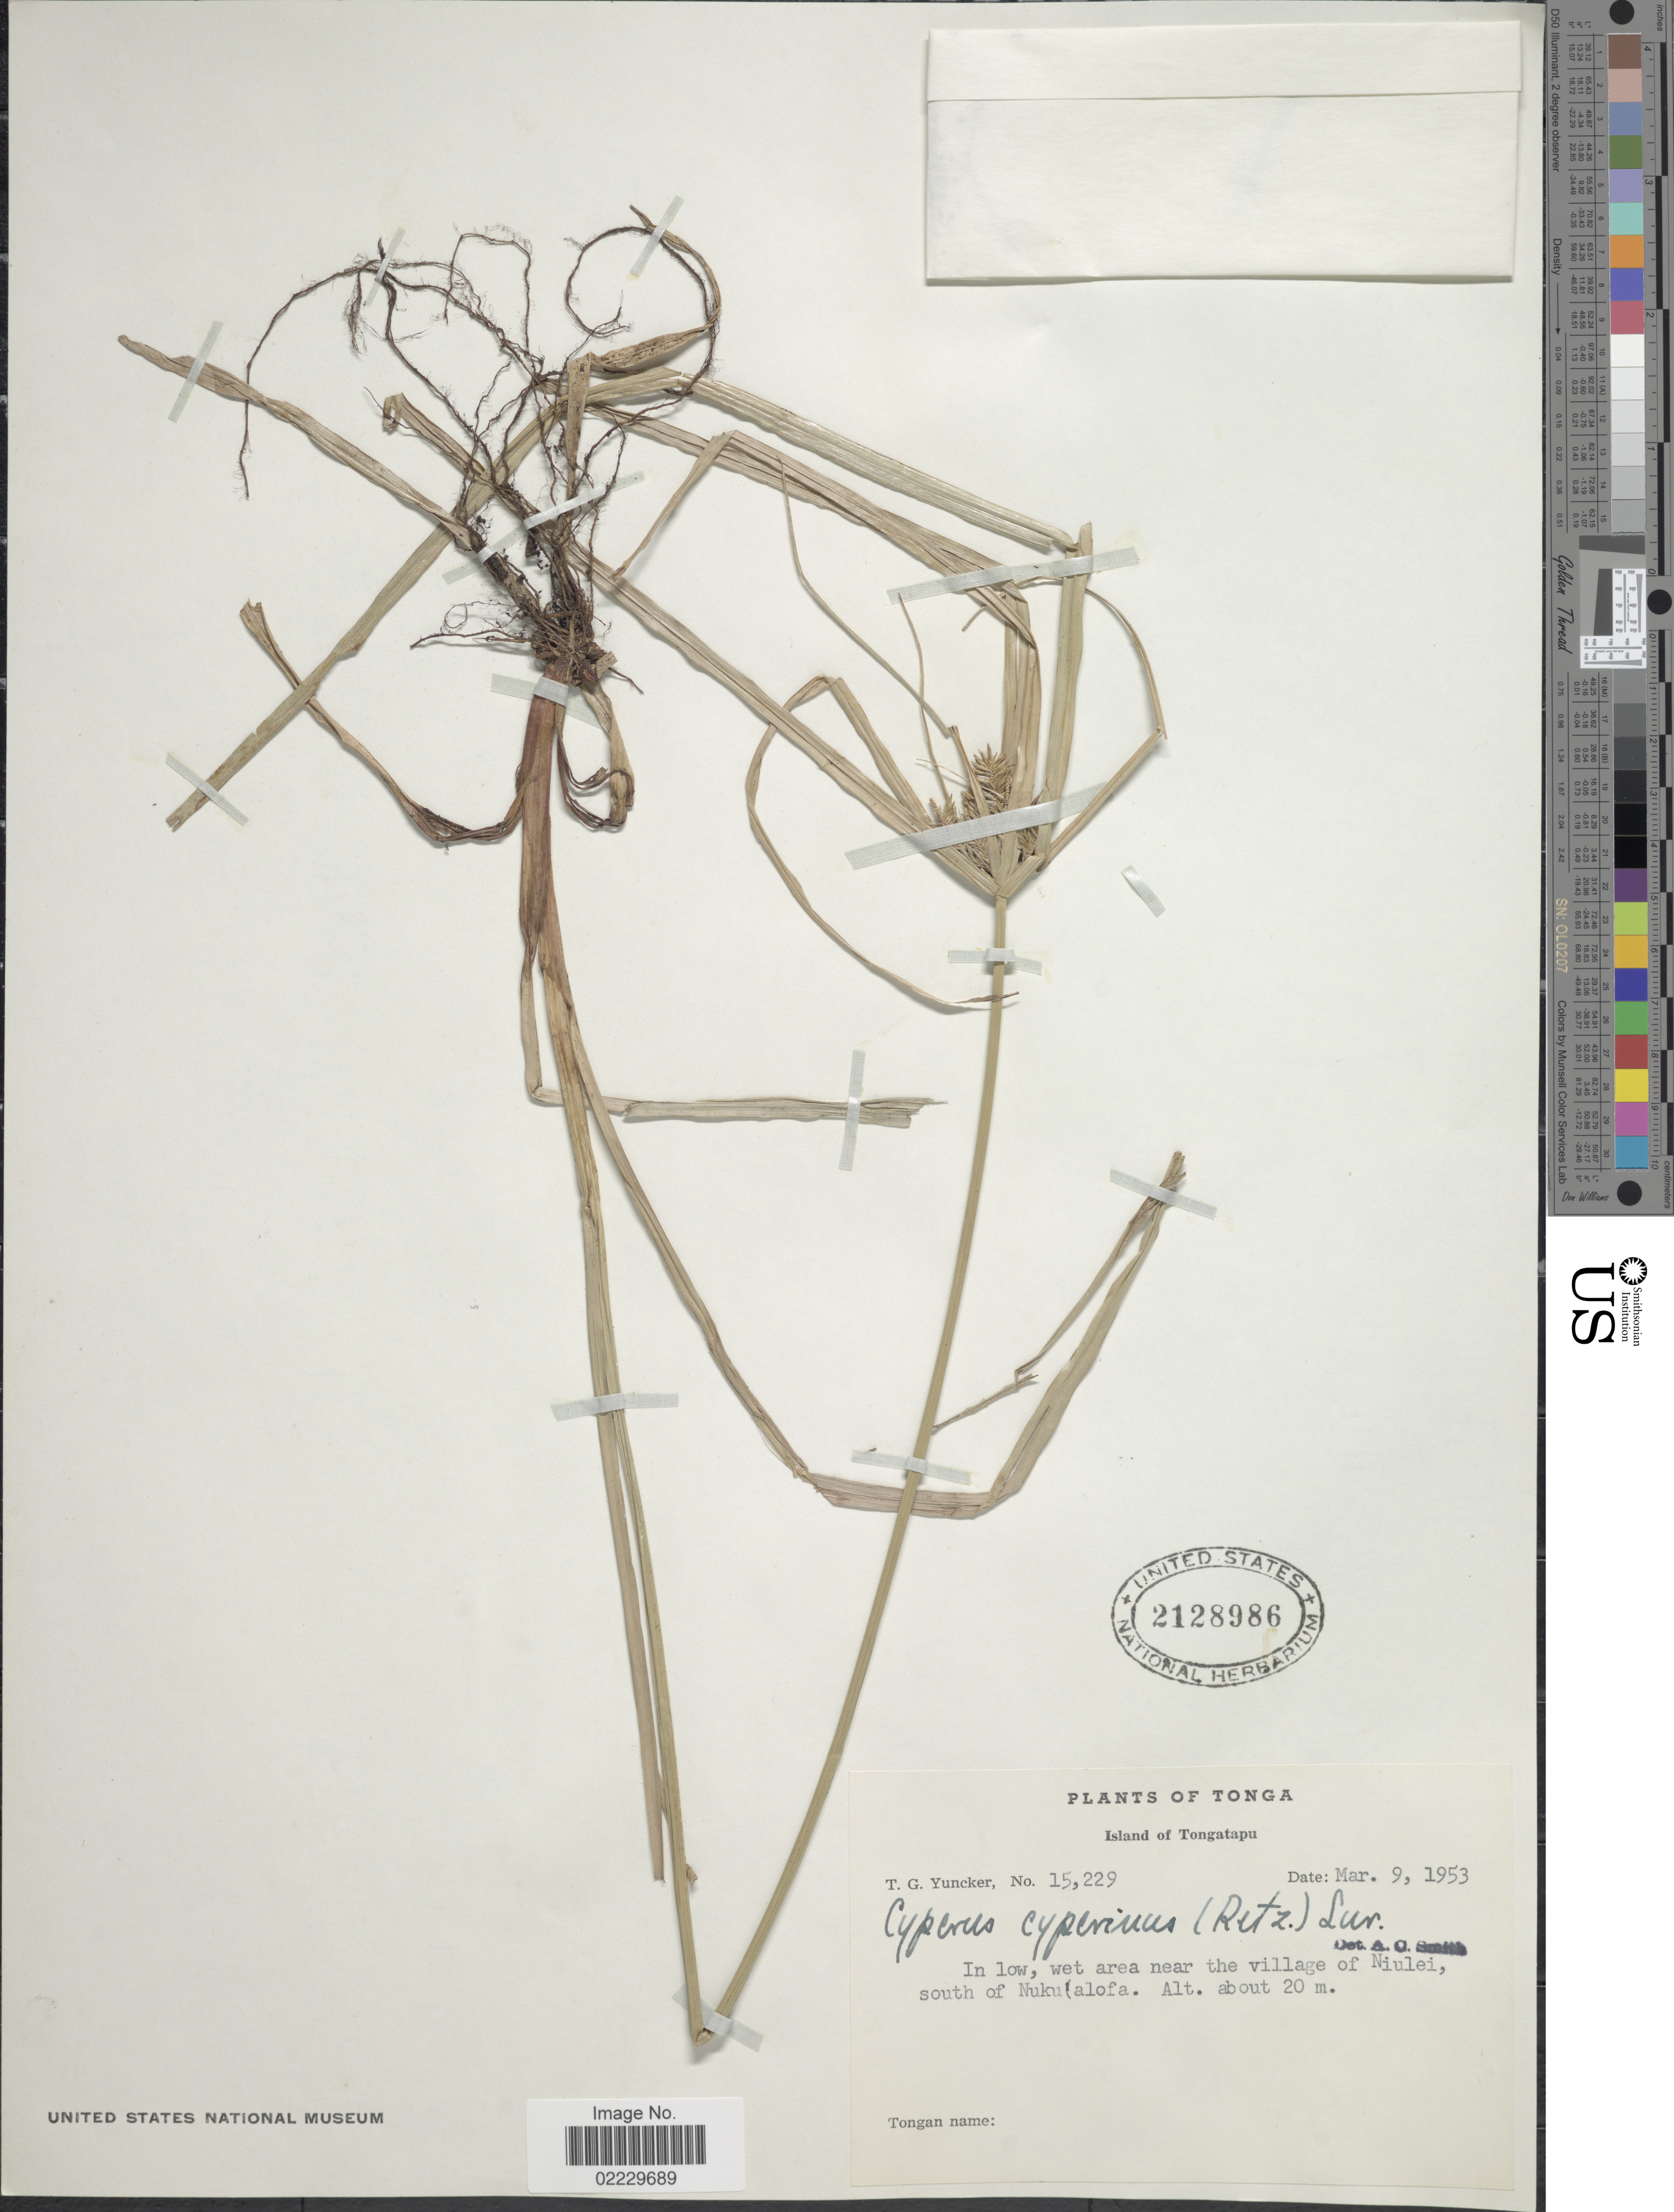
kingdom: Plantae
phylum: Tracheophyta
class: Liliopsida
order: Poales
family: Cyperaceae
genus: Cyperus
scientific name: Cyperus cyperinus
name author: (Retz.) Valck. Sur.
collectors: T. G. Yuncker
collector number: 15229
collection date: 1953-03-09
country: Tonga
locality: Island of Tongatapu, in low, wet area near the village of Niulei, south of Nuku'alofa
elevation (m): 20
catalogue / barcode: US 2128986